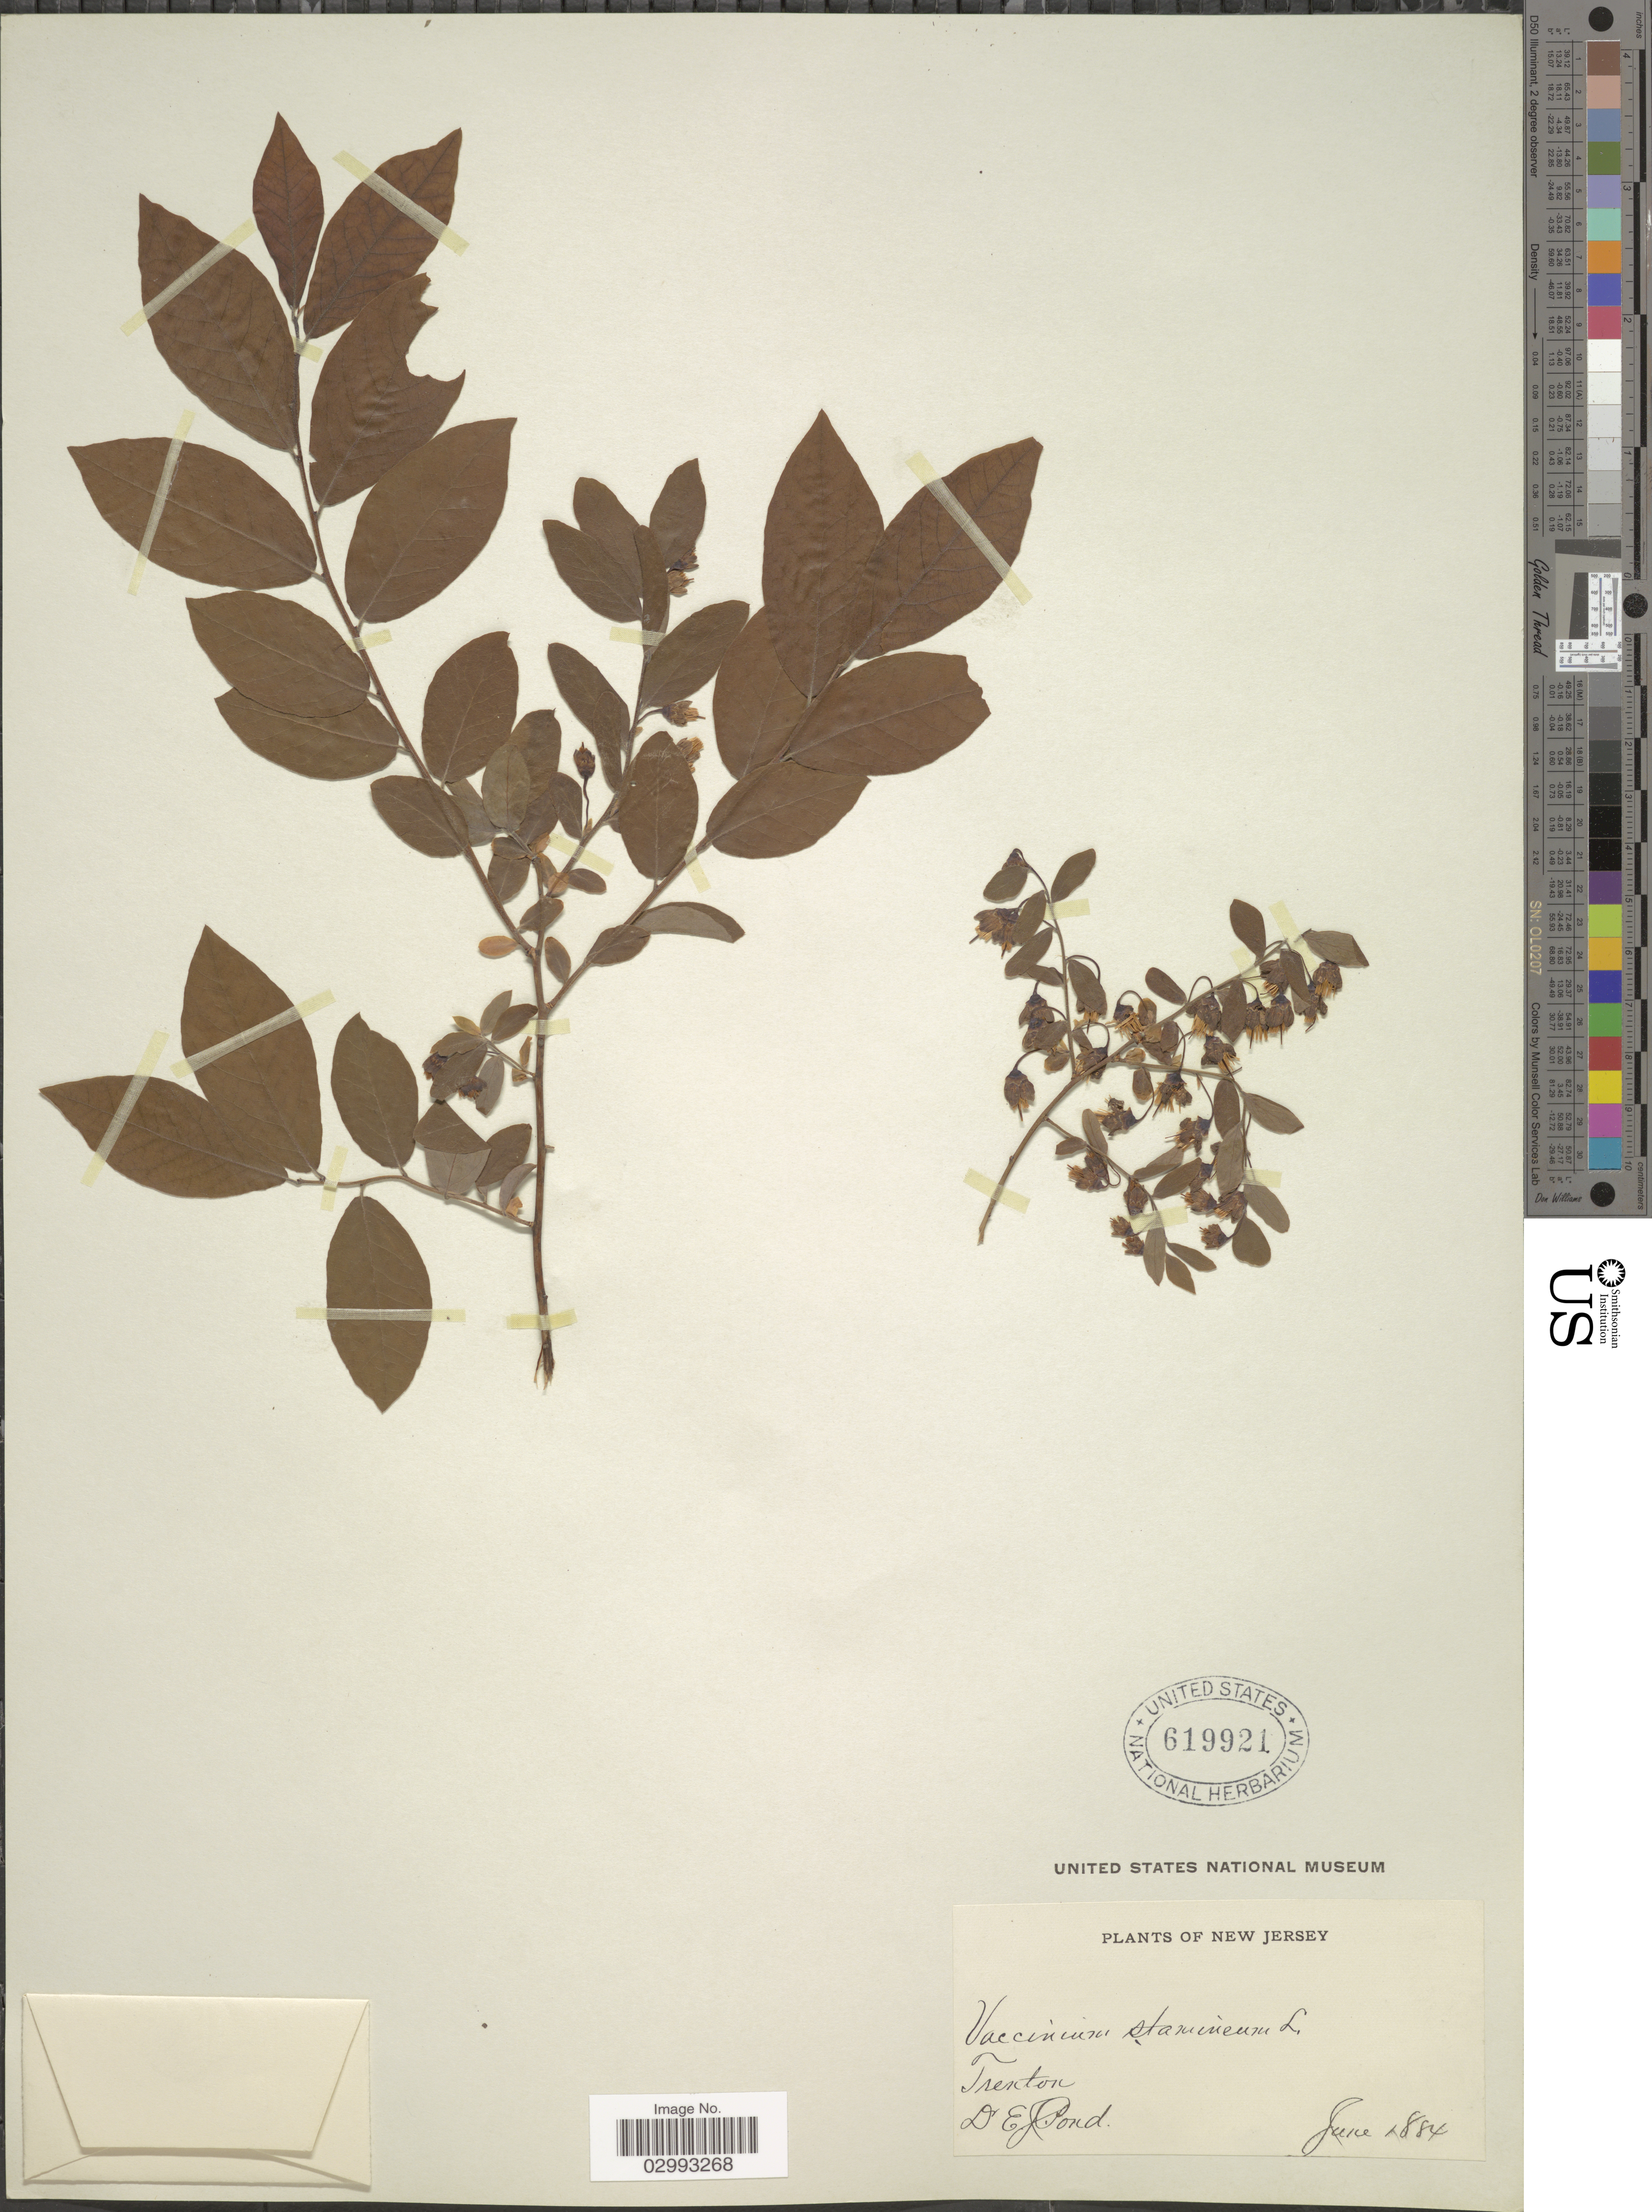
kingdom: Plantae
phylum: Tracheophyta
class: Magnoliopsida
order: Ericales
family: Ericaceae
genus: Polycodium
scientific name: Polycodium stamineum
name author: (L.) Greene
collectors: D. Pond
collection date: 1884-06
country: United States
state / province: New Jersey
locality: Trenton.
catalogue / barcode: US 619921